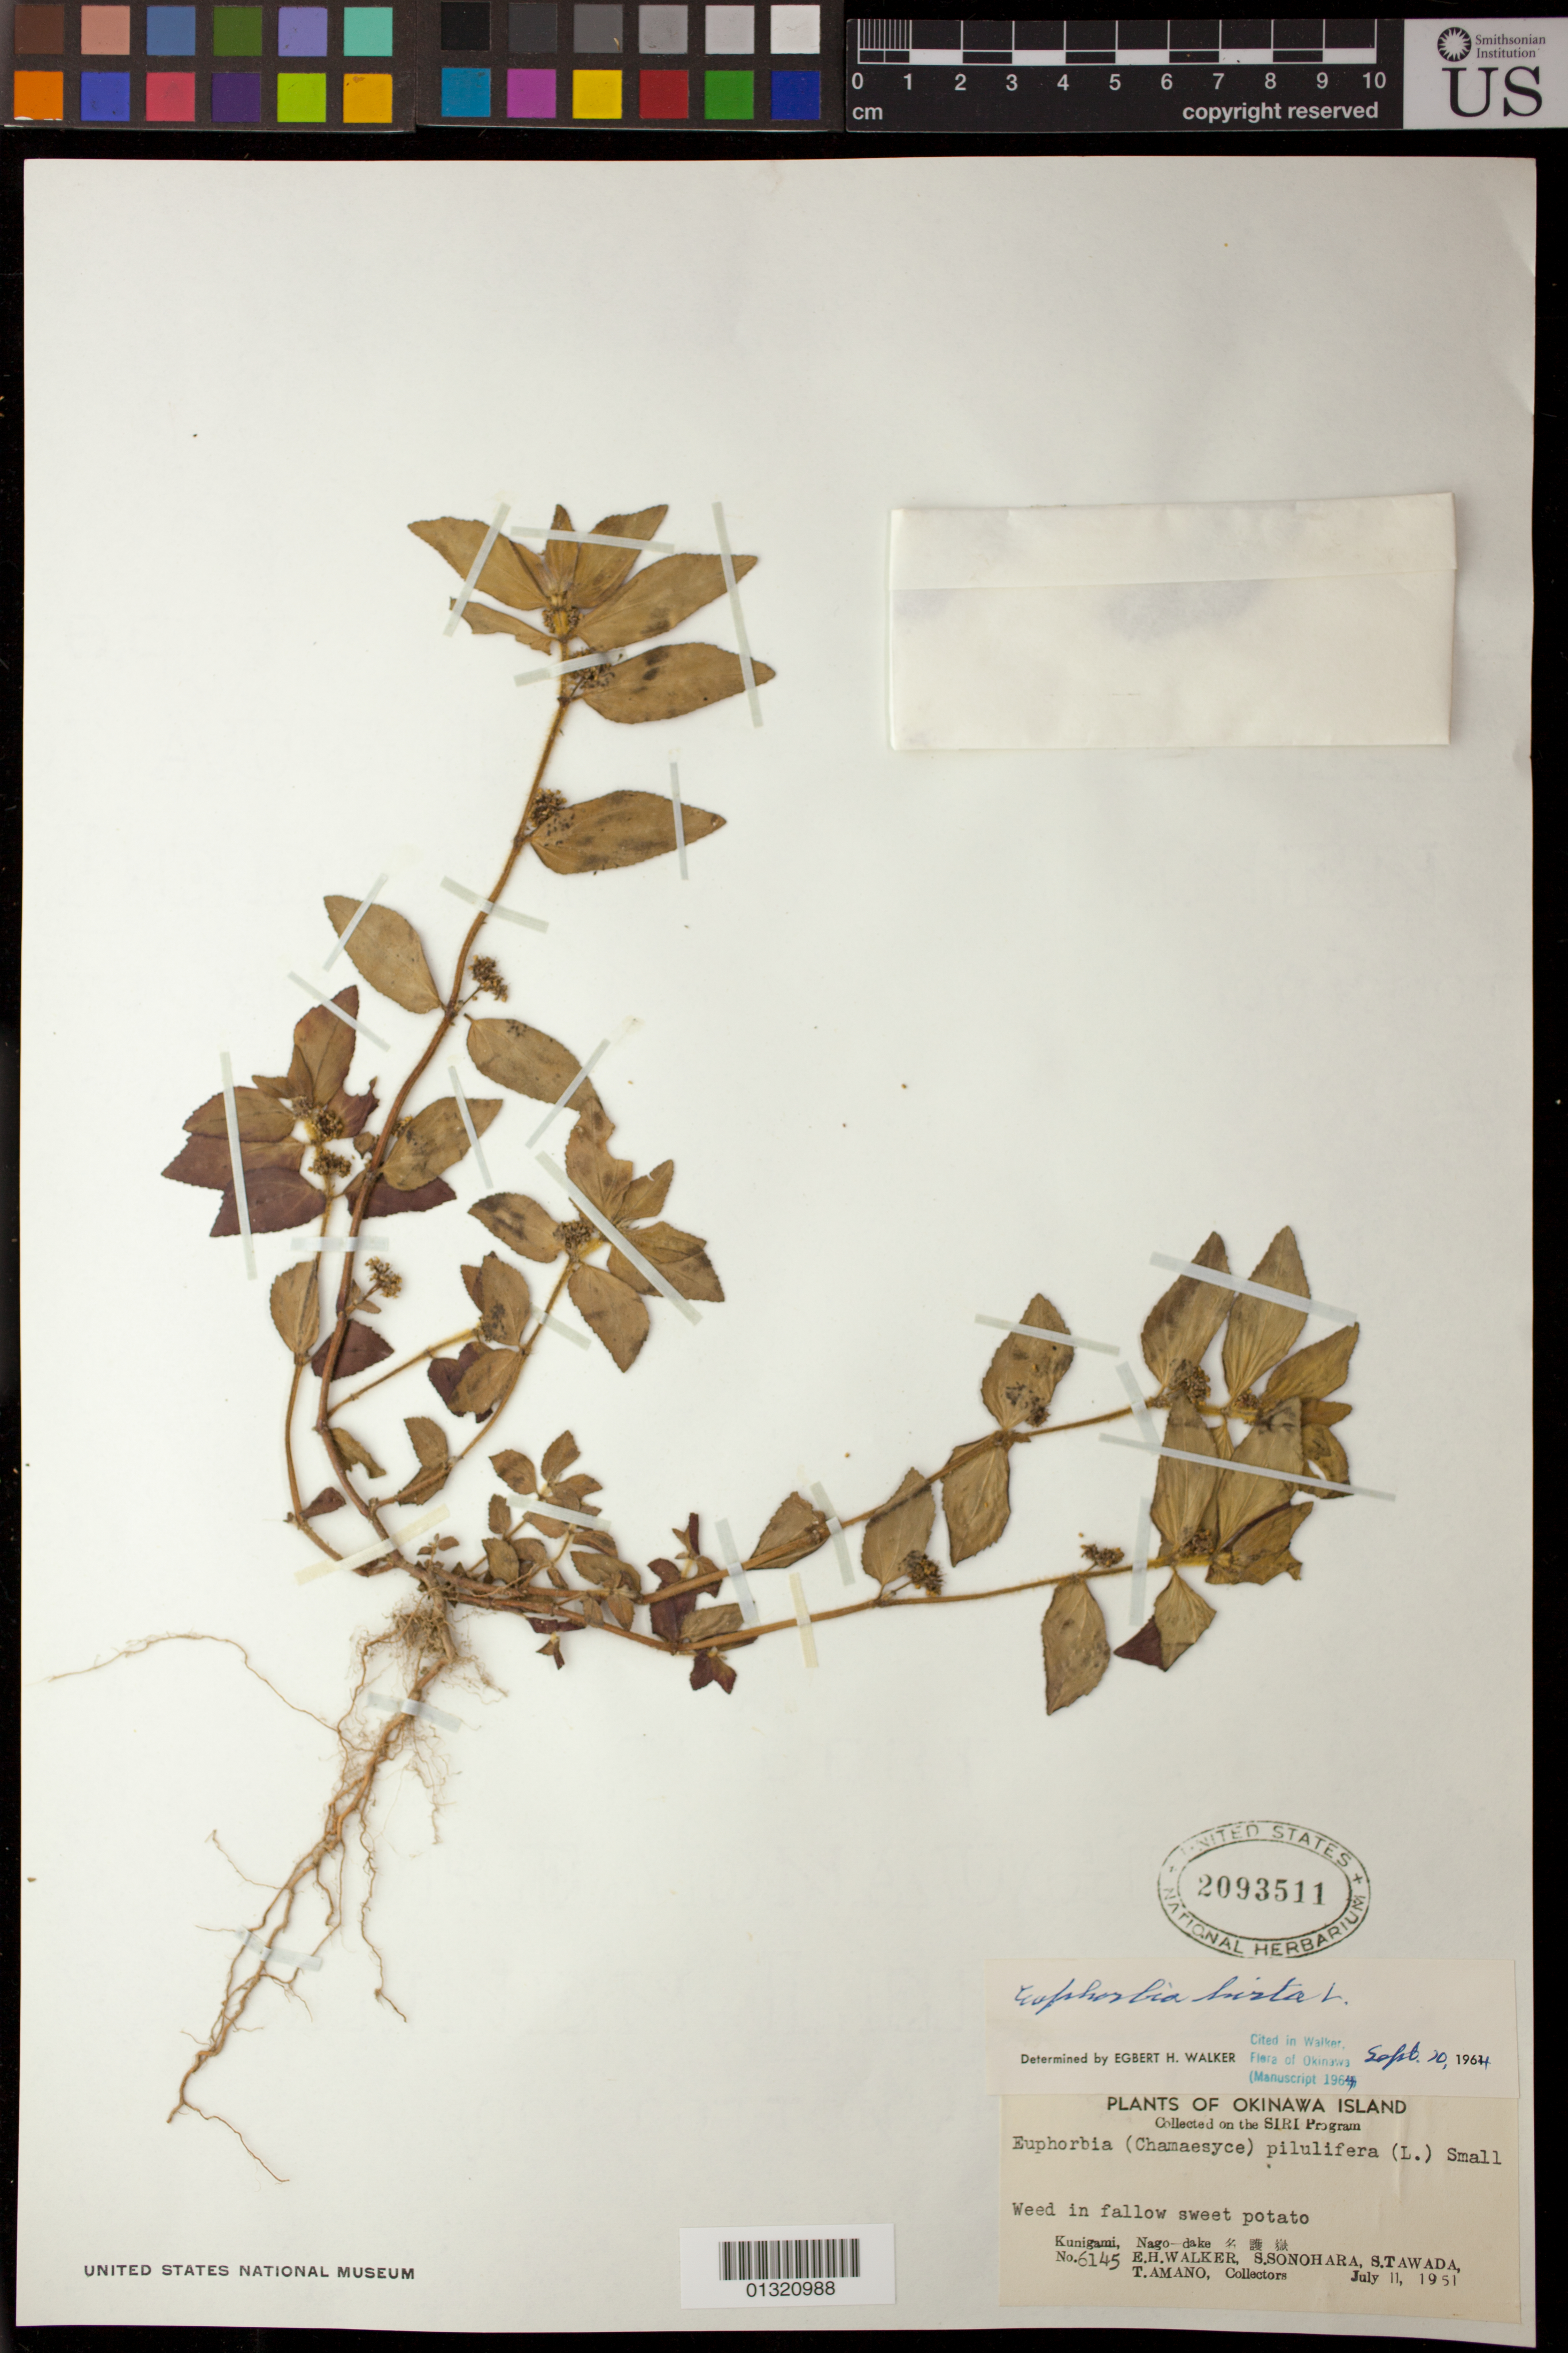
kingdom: Plantae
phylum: Tracheophyta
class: Magnoliopsida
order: Malpighiales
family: Euphorbiaceae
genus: Euphorbia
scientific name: Euphorbia hirta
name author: L.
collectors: E. H. Walker, S. Sonohara, S. Tawada & T. Amano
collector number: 6145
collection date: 1951-07-11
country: Japan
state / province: Okinawa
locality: Kunigami, Nago-dake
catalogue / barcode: US 2093511